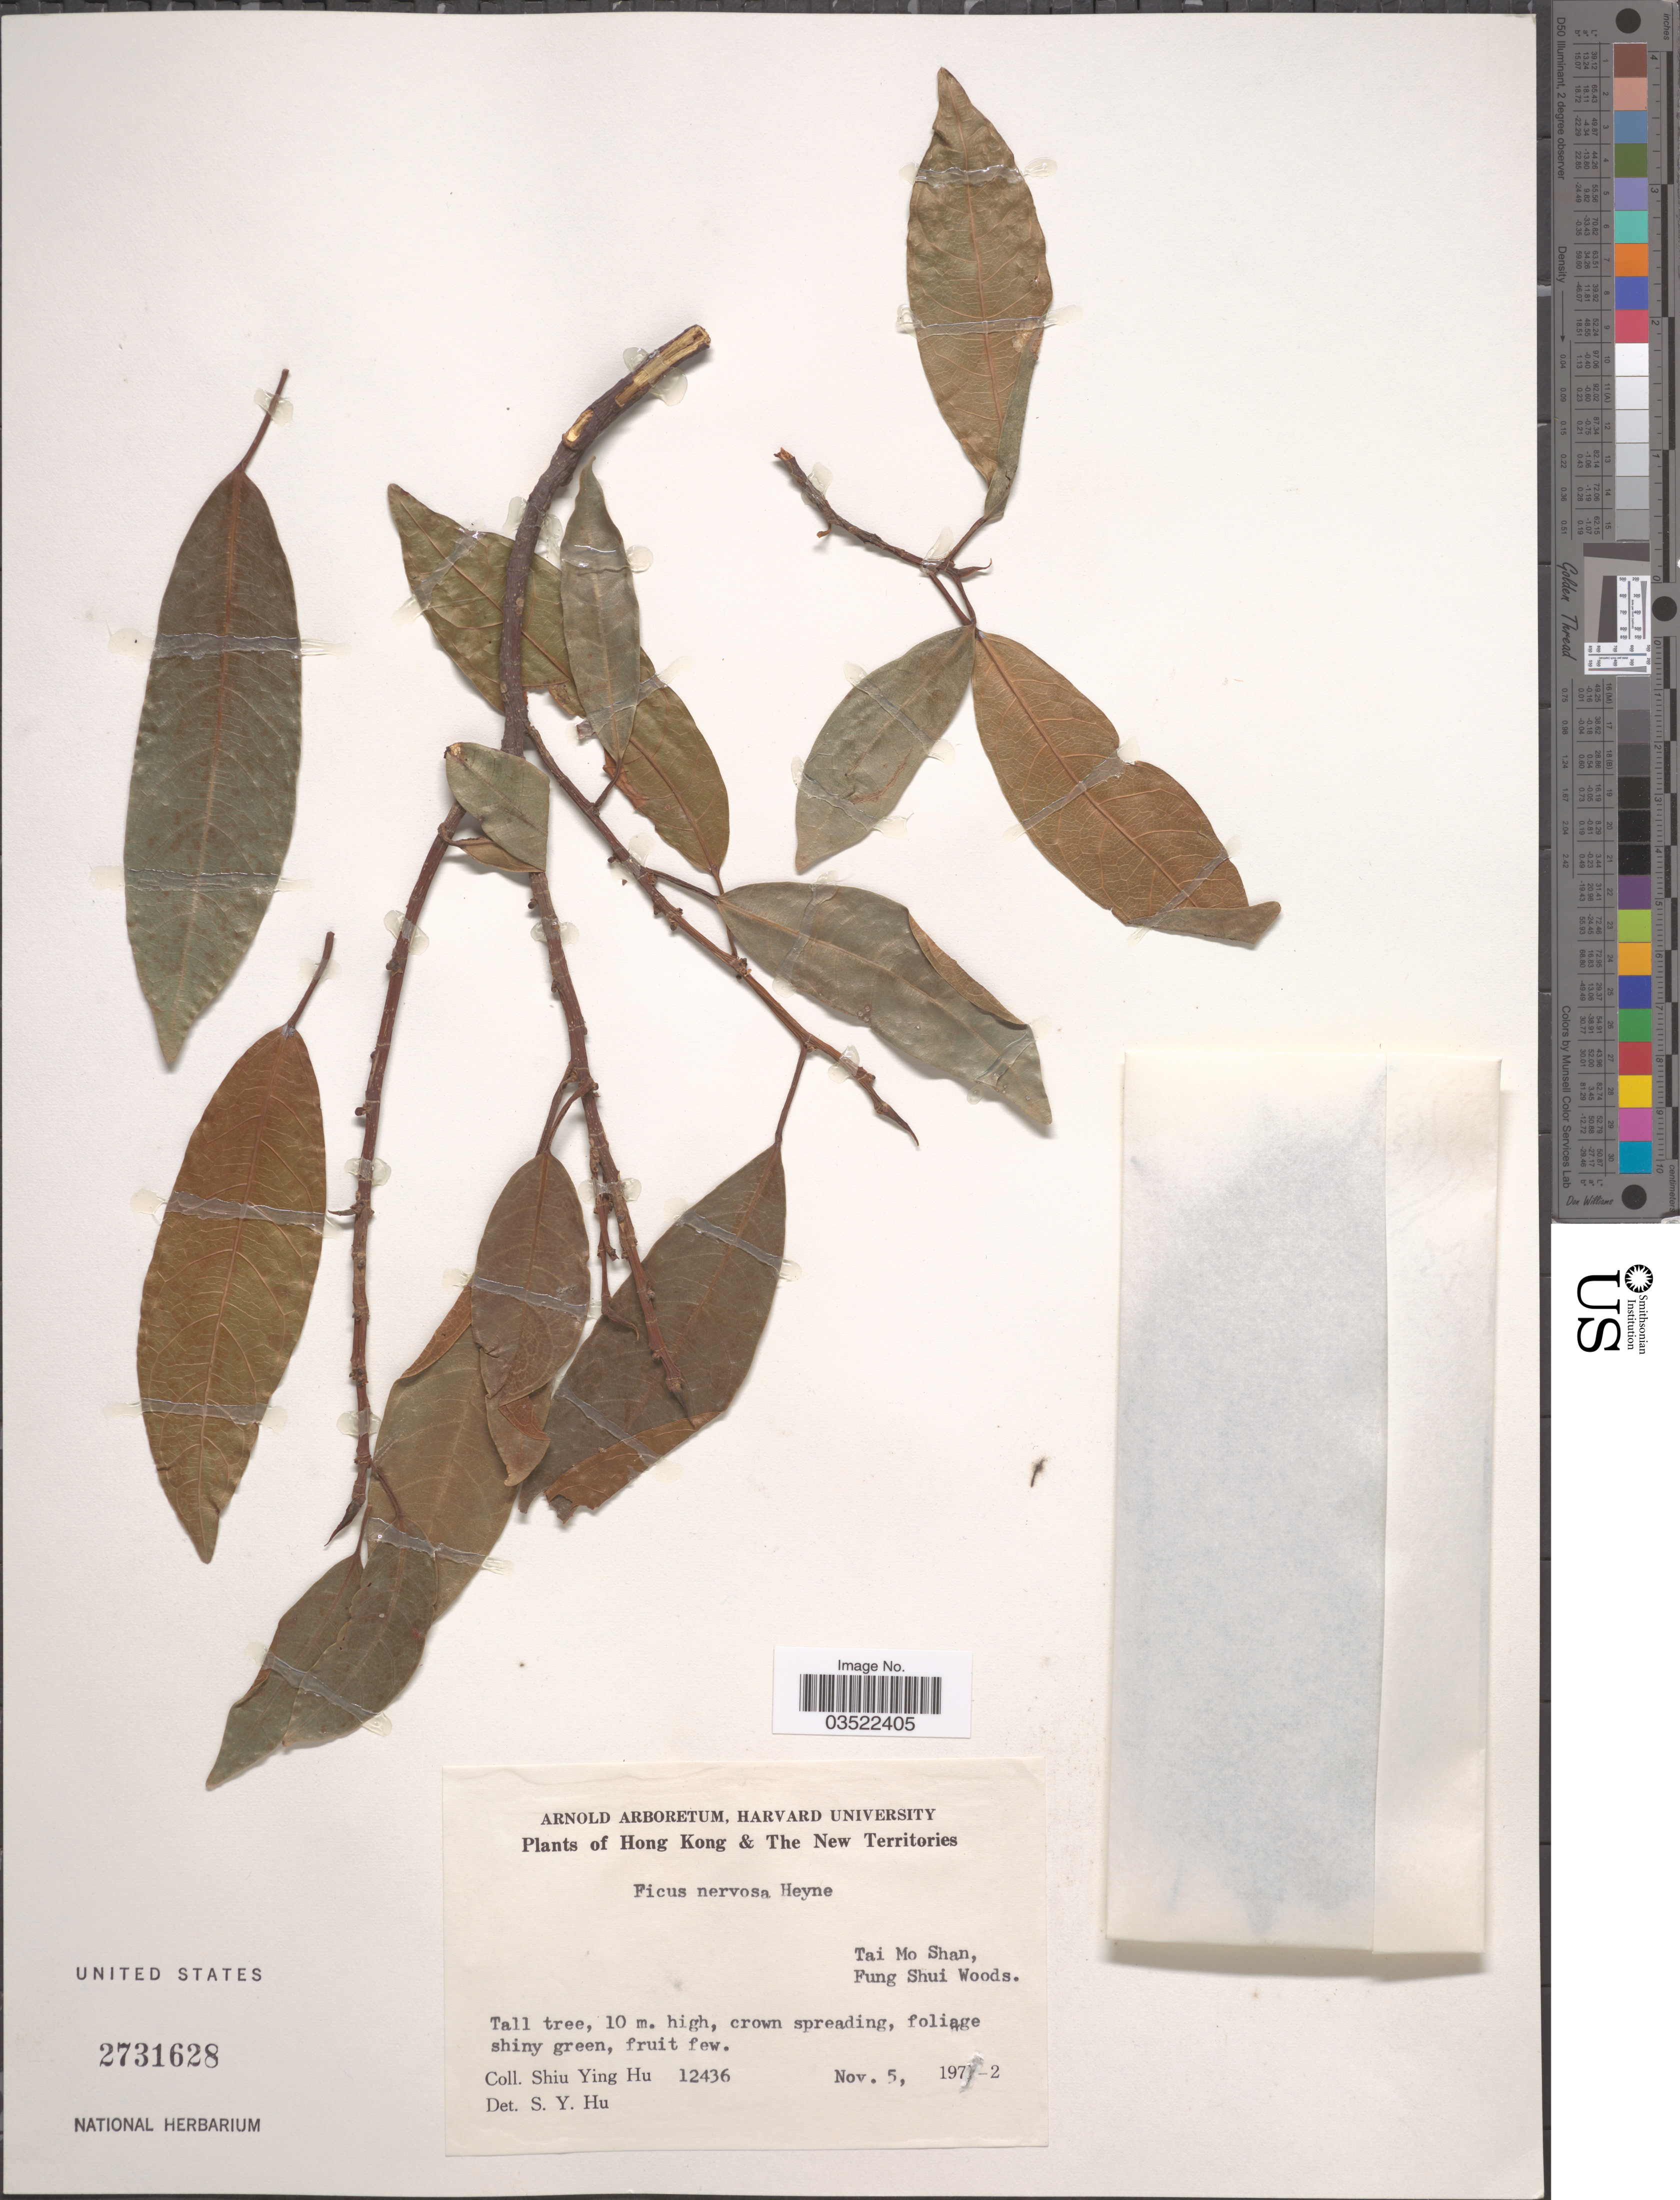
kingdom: Plantae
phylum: Tracheophyta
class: Magnoliopsida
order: Rosales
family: Moraceae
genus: Ficus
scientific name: Ficus nervosa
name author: B. Heyne & Roth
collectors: S. Y. Hu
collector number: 12436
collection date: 1972-11-05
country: China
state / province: Hong Kong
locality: The New Territories. Tai Mo Shan, Fung Shui Woods.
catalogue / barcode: US 2731628